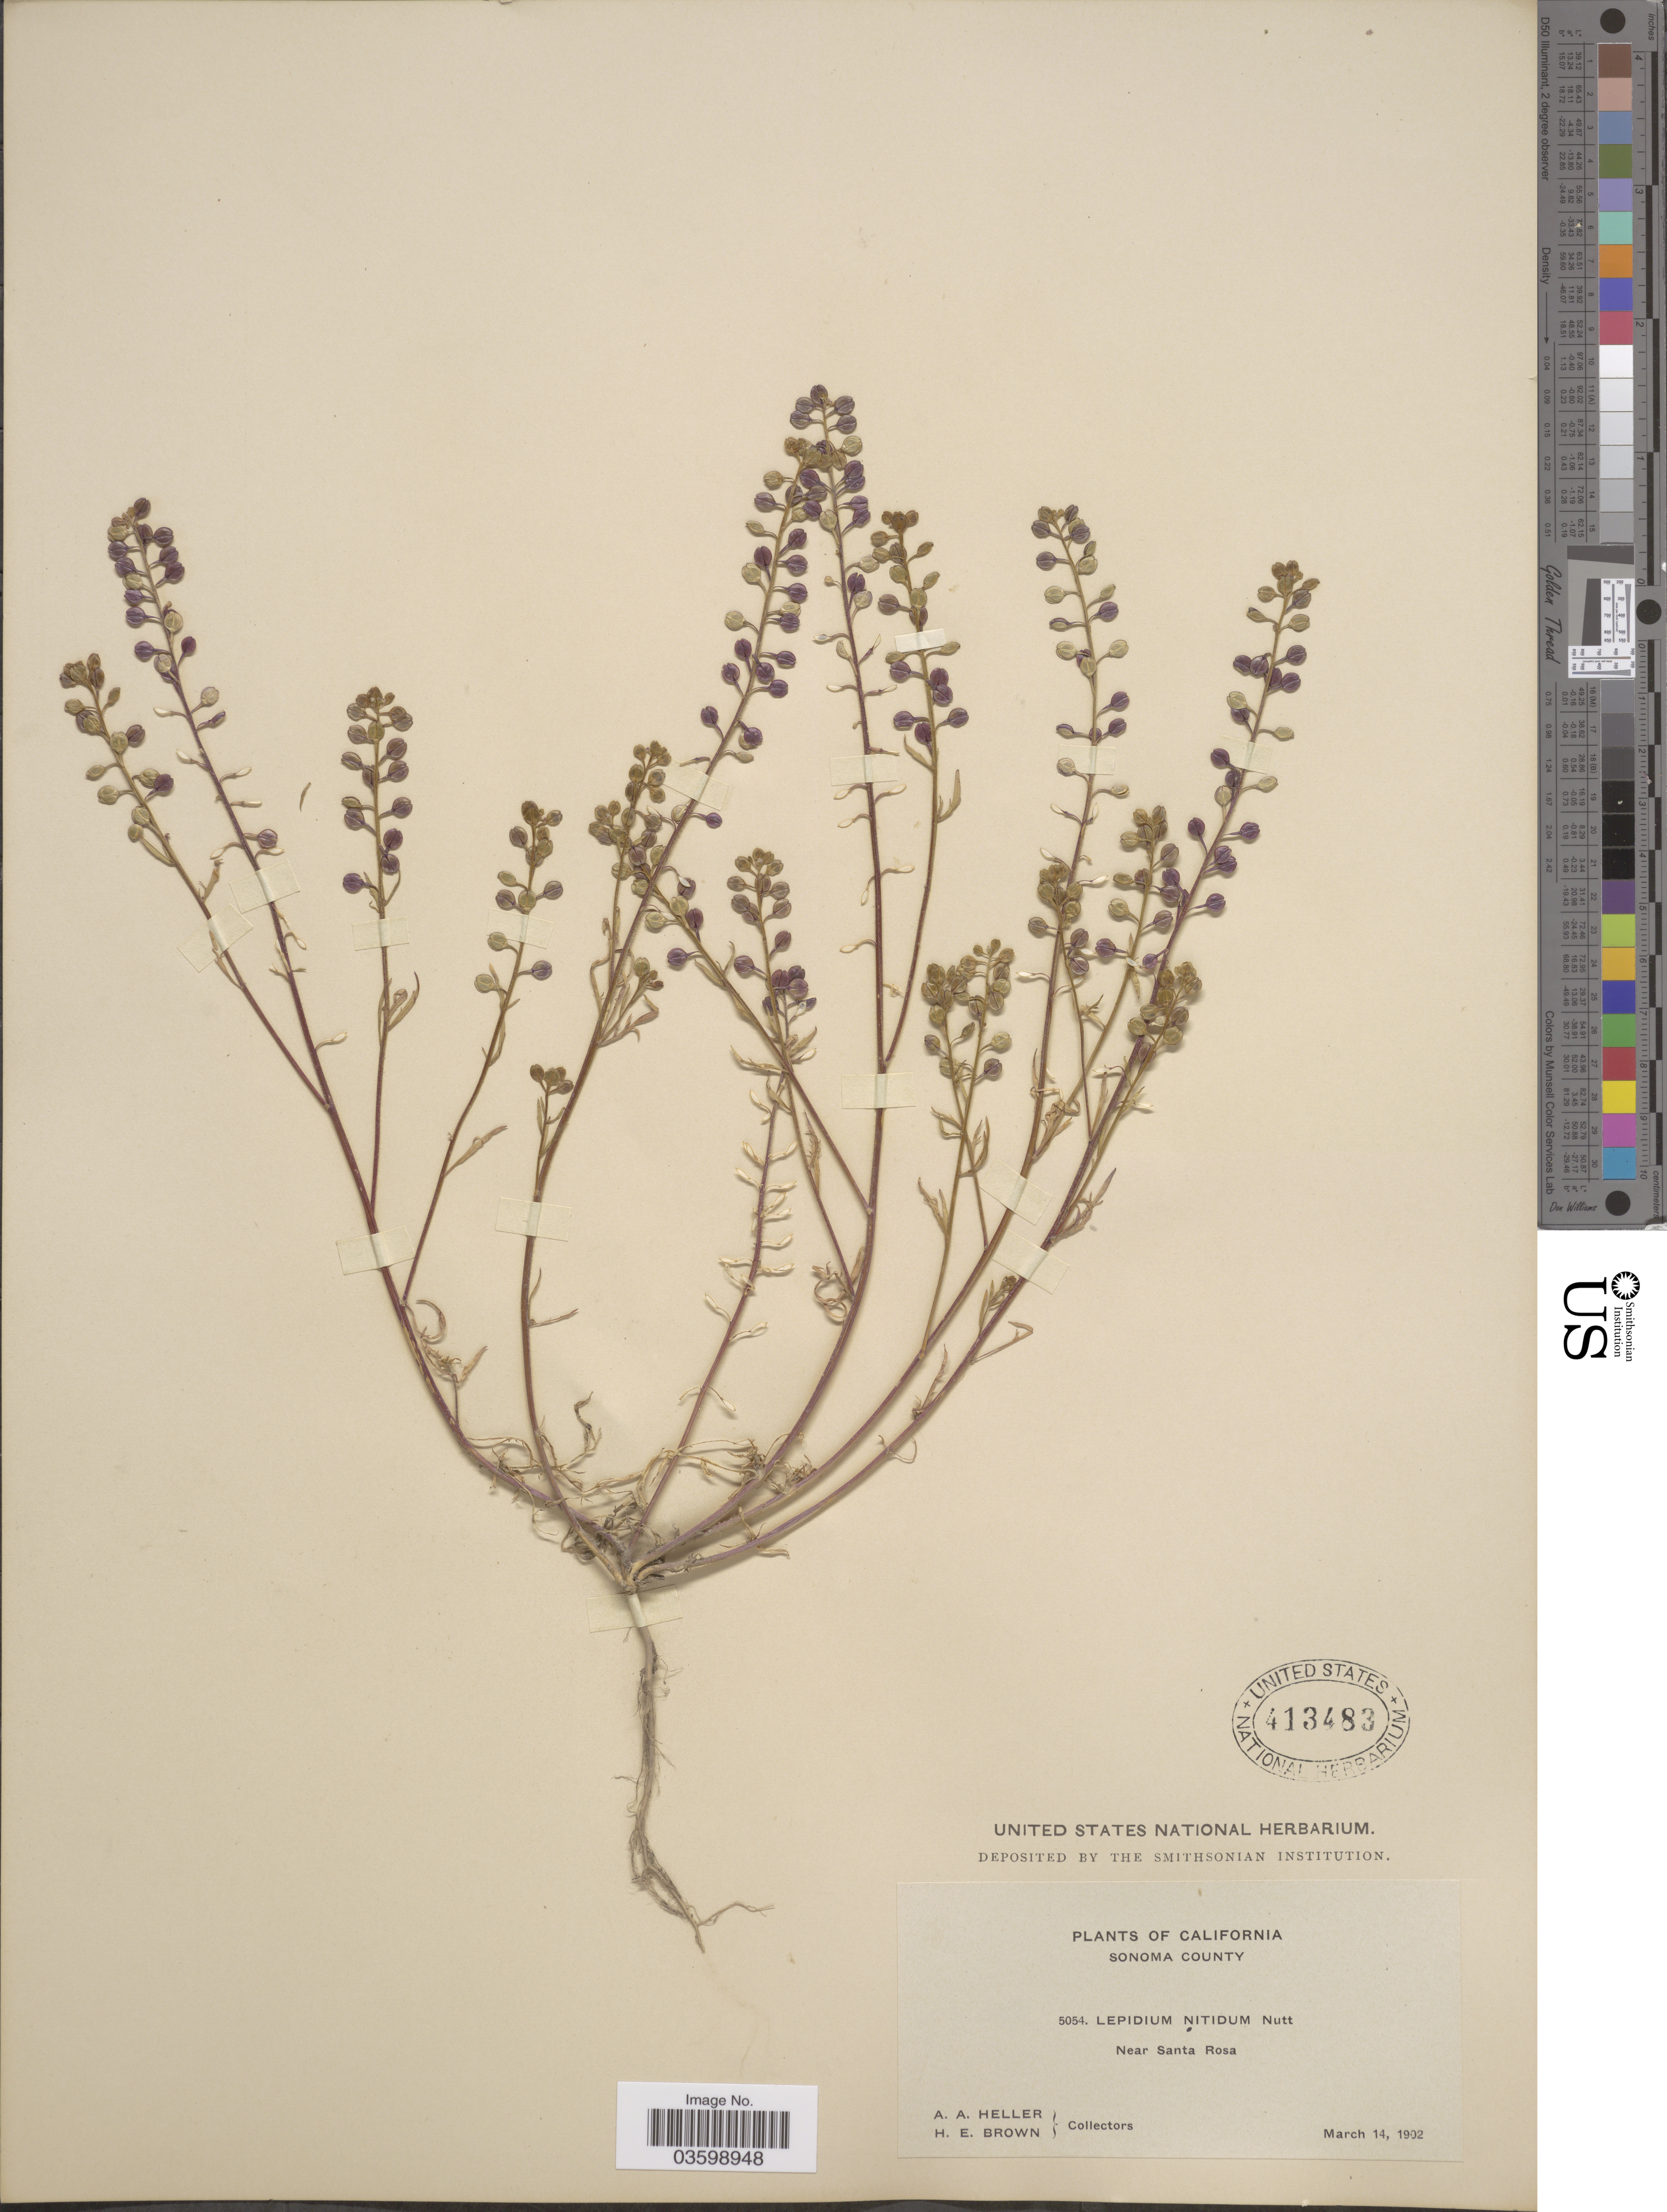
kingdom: Plantae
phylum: Tracheophyta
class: Magnoliopsida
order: Brassicales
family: Brassicaceae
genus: Lepidium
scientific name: Lepidium nitidum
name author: Nutt.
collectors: A. A. Heller & H. E. Brown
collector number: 5054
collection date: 1902-03-14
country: United States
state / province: California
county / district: Sonoma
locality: Sonoma County. Near Santa Rosa.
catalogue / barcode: US 413483